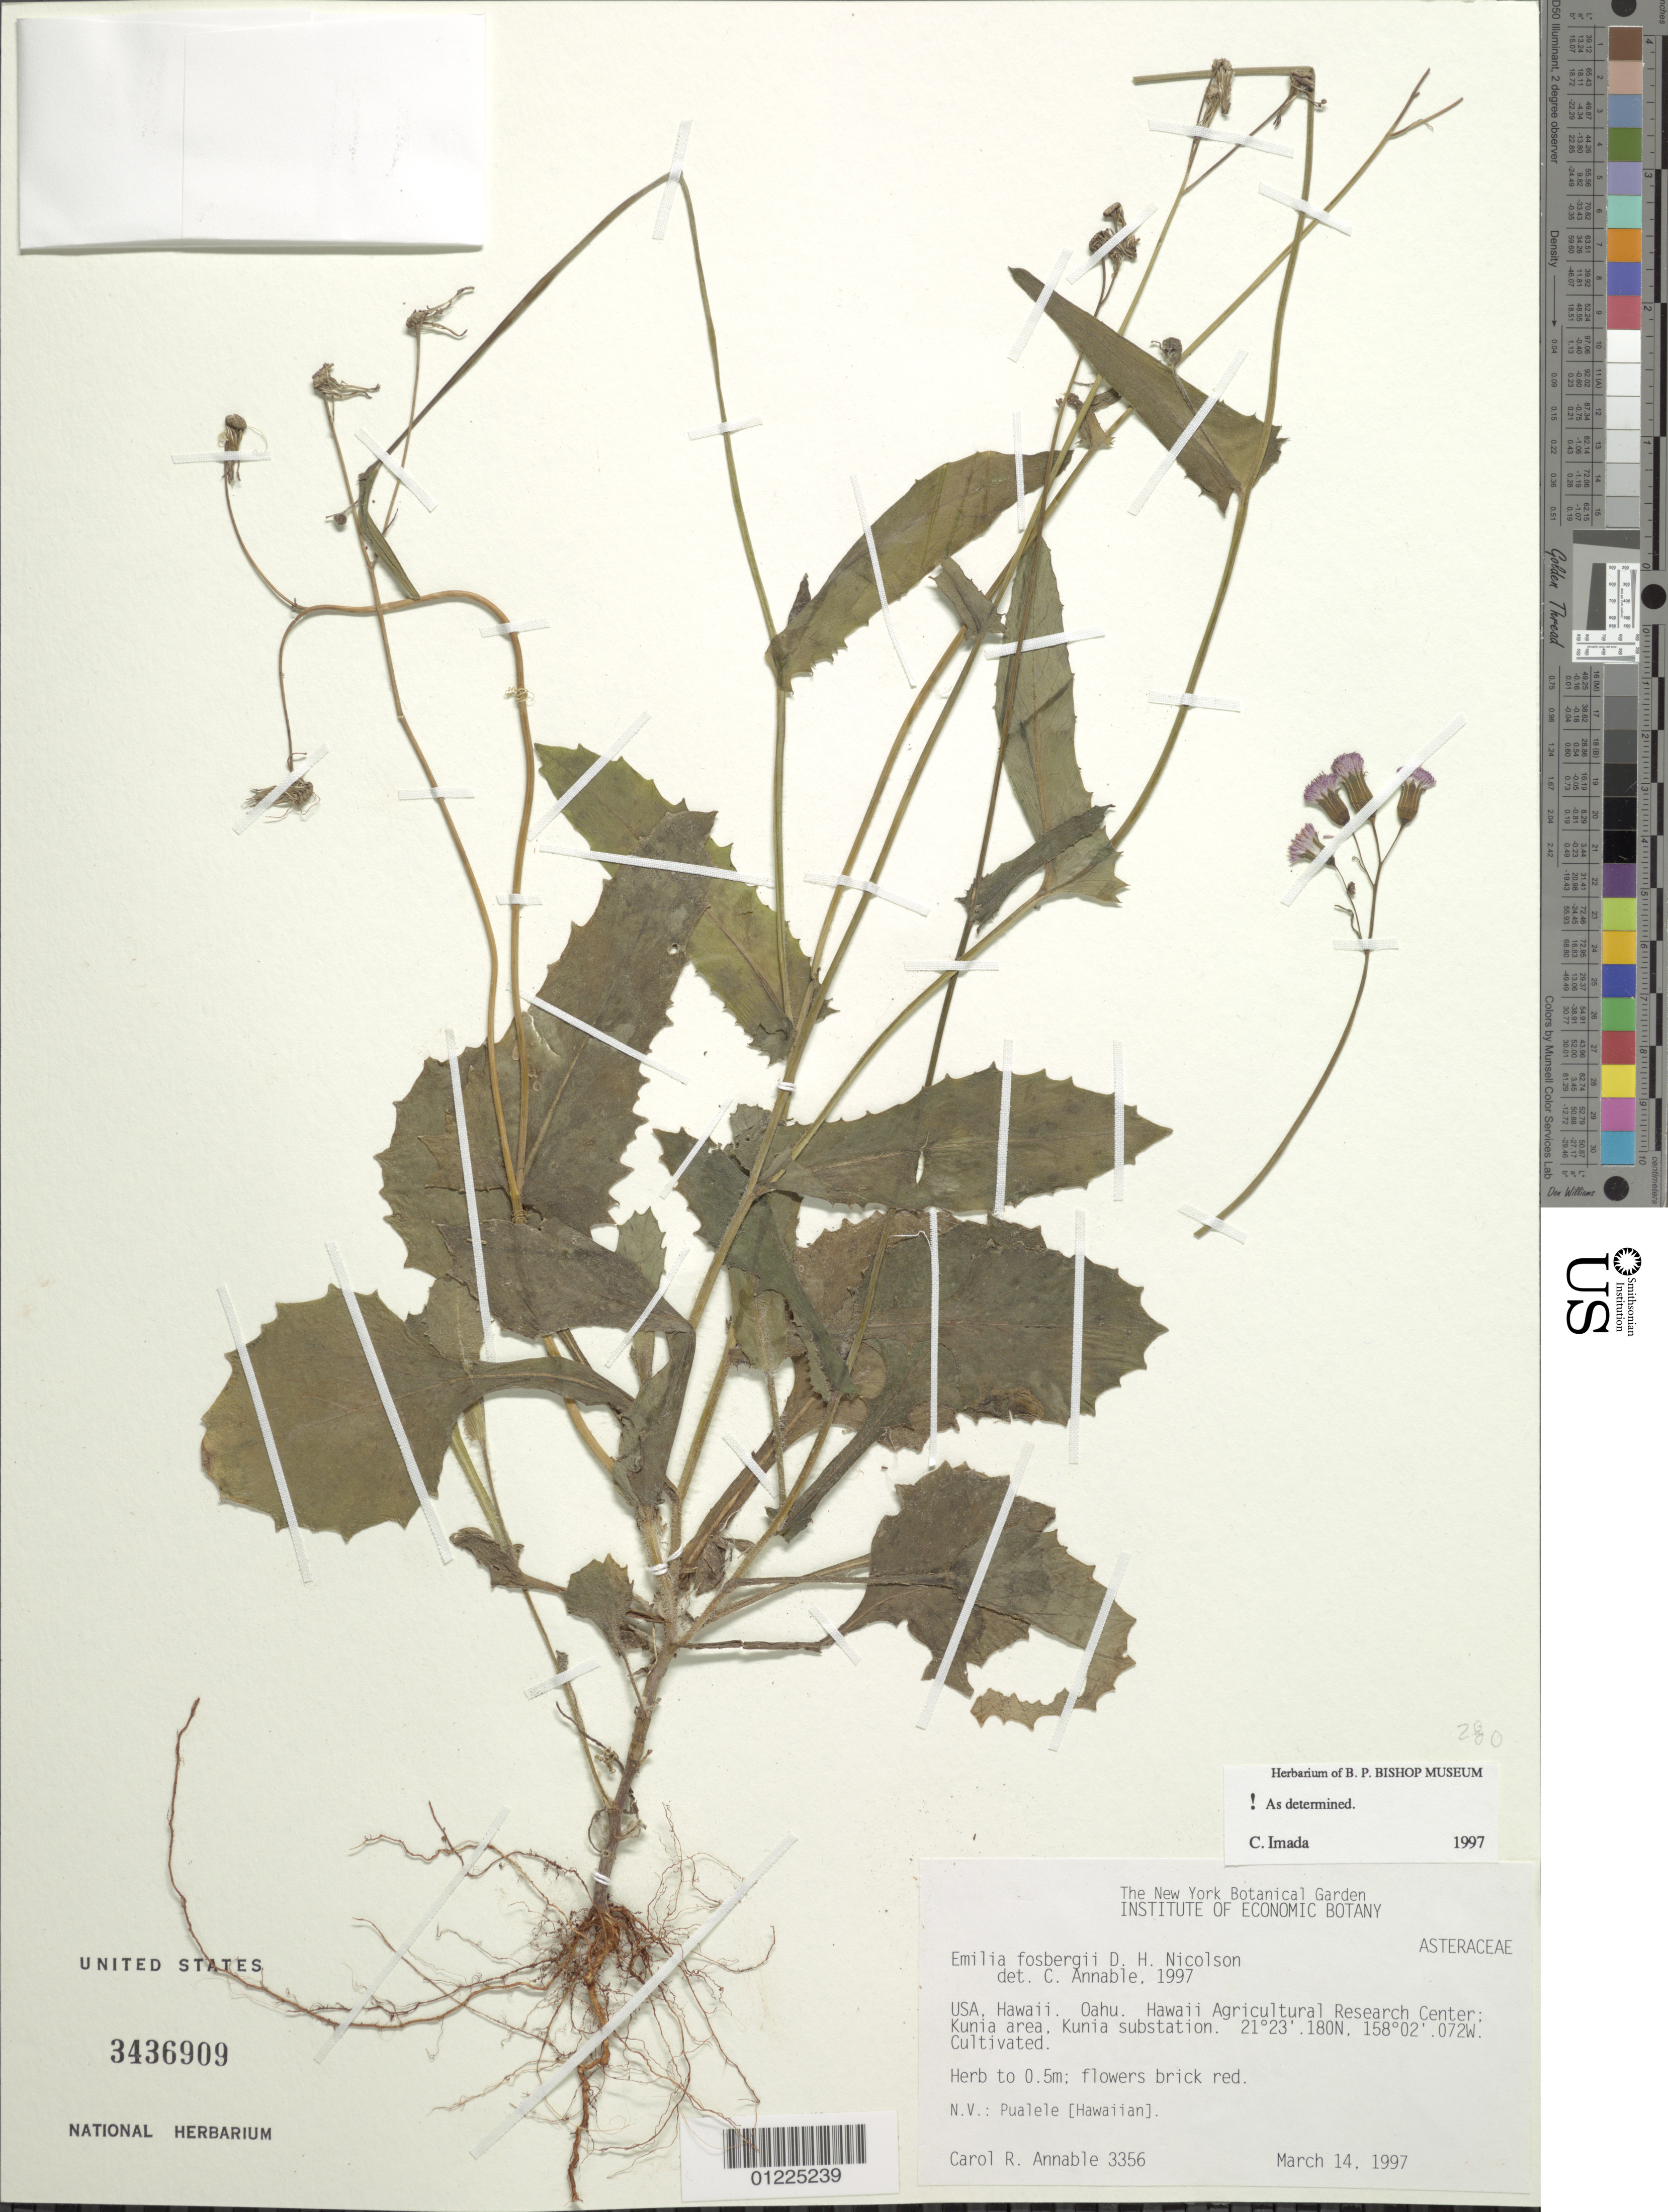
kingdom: Plantae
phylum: Tracheophyta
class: Magnoliopsida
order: Asterales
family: Asteraceae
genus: Emilia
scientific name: Emilia fosbergii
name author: Nicolson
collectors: C. R. Annable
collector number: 3356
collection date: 1997-03-14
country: United States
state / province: Hawaii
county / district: Honolulu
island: Oahu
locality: Hawaii Agricultural Research Center, Kunia area.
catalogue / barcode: US 3436909